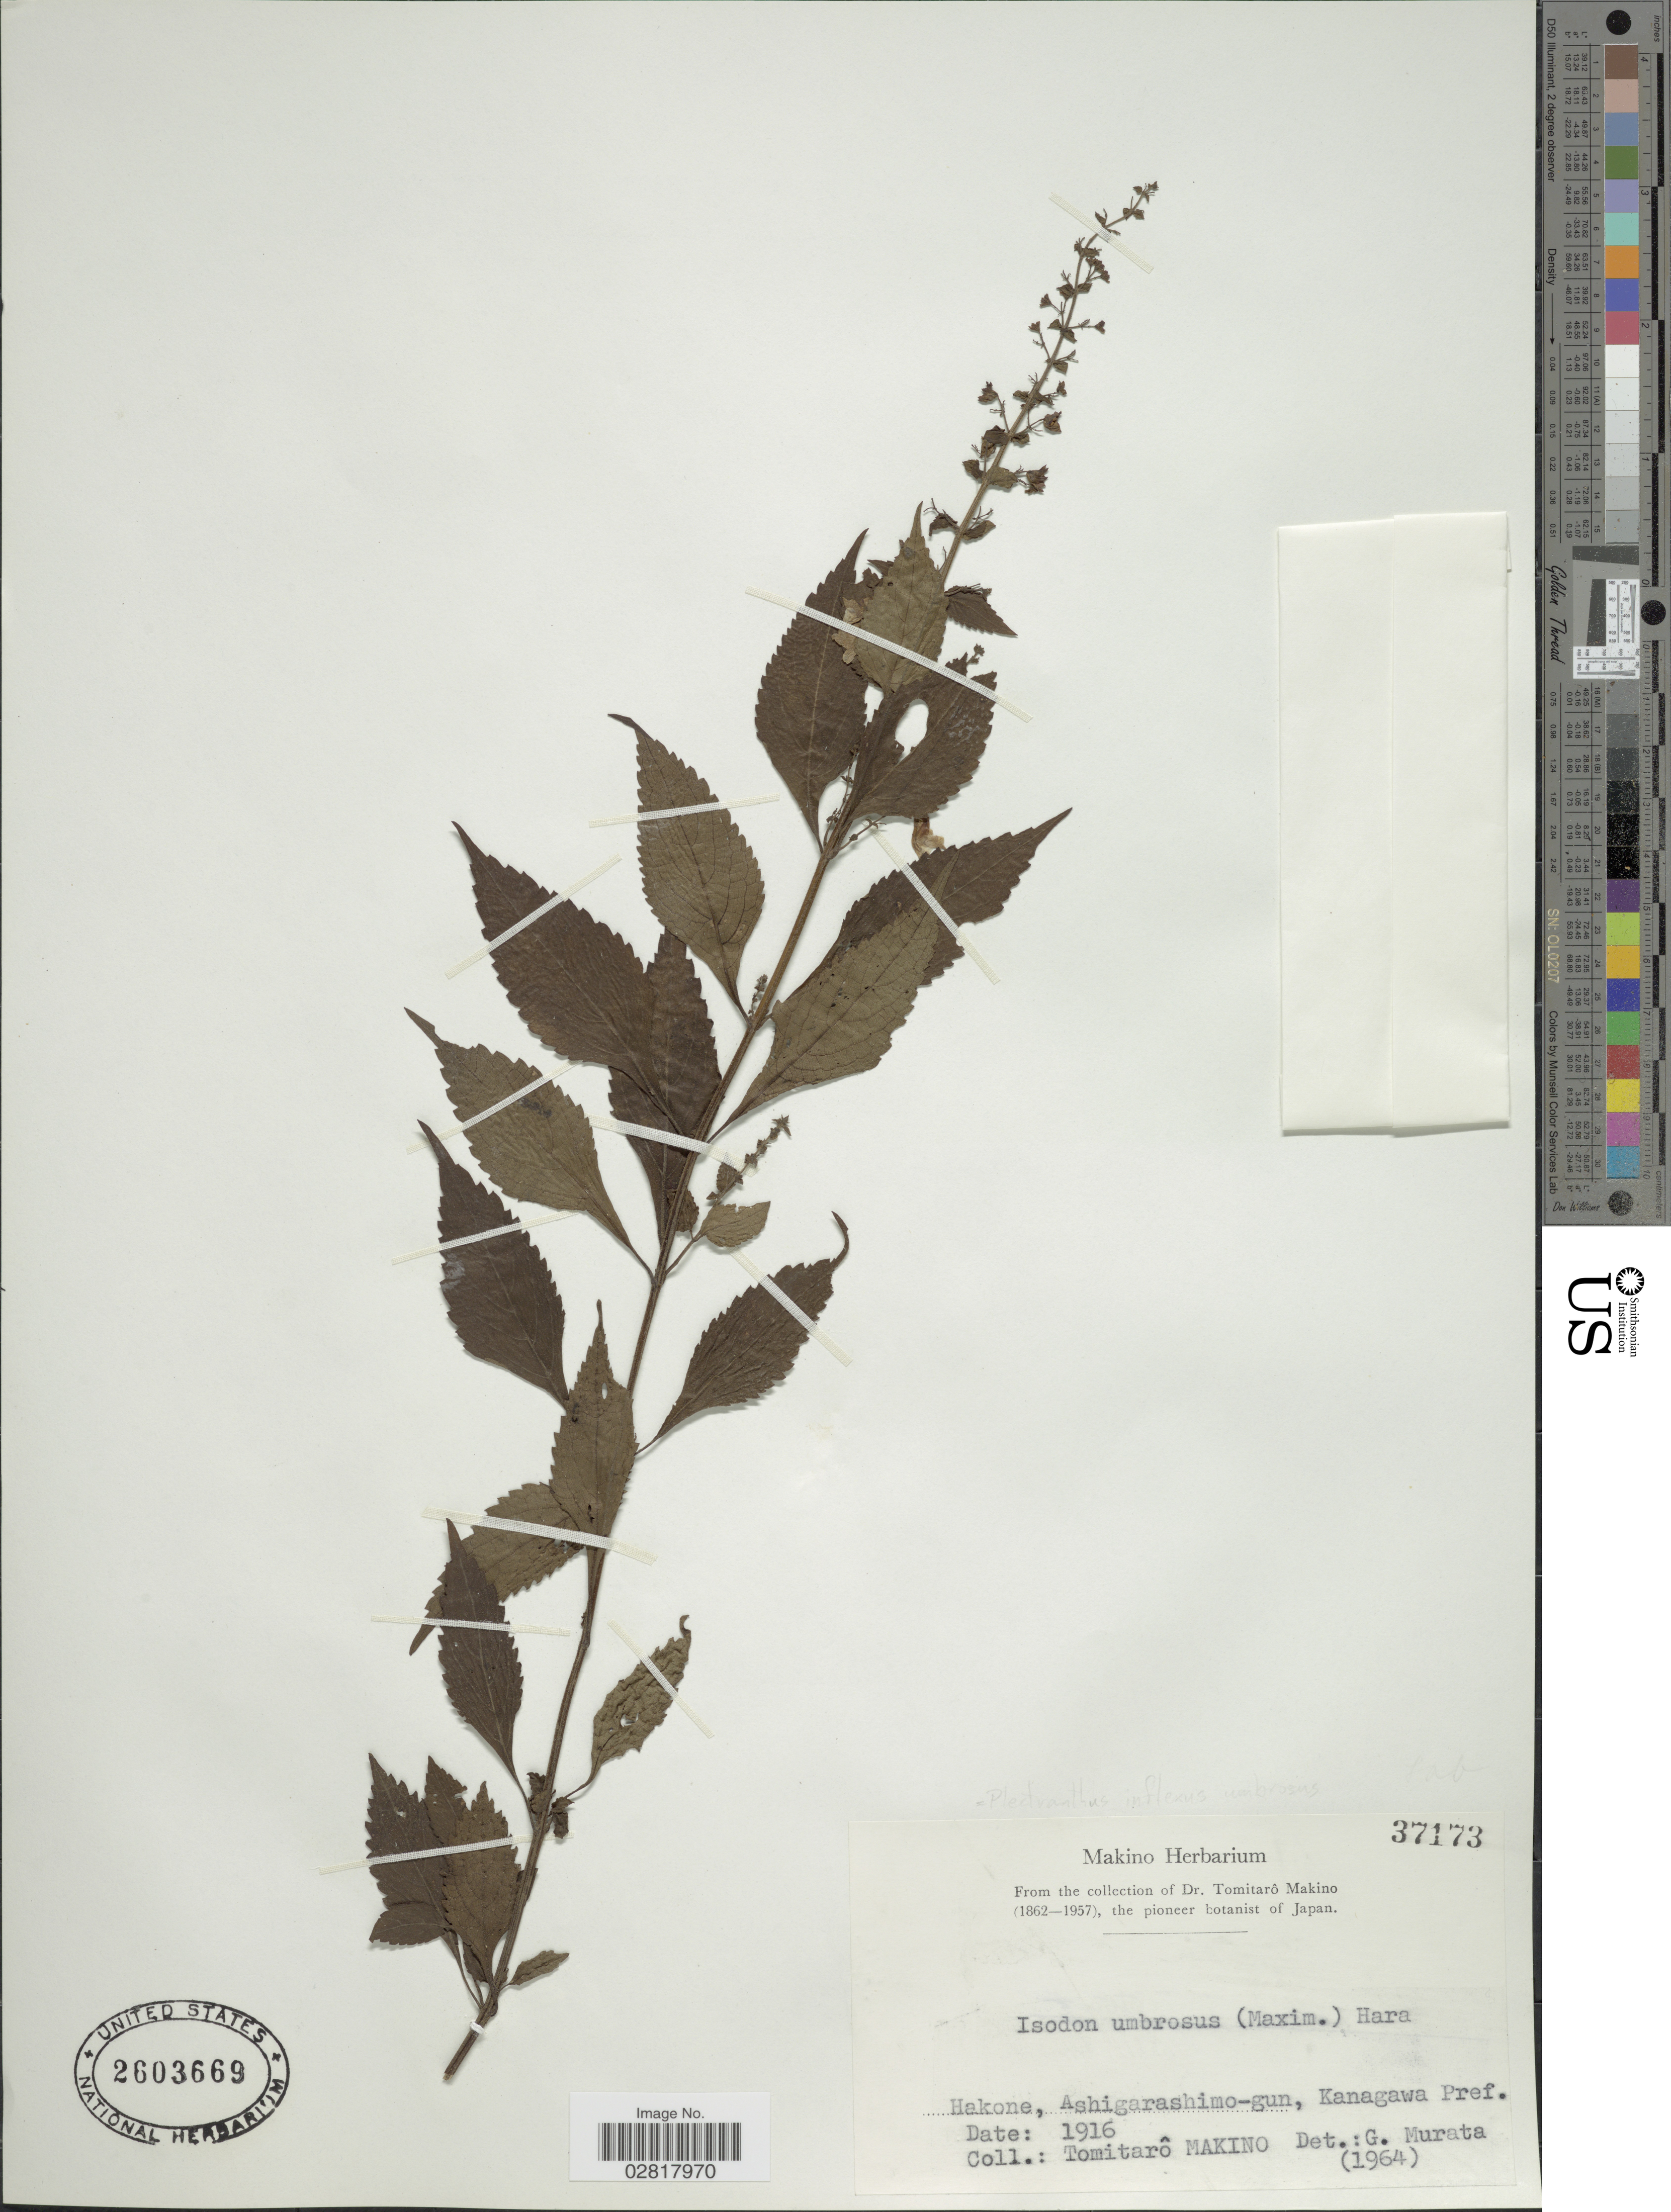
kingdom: Plantae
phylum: Tracheophyta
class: Magnoliopsida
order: Lamiales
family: Lamiaceae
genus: Plectranthus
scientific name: Plectranthus inflexus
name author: (Thunb.) Vahl ex Benth.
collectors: T. Makino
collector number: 37173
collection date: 1916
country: Japan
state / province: Kanagawa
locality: Hakone, Ashigarashimo-gun, Kanagawa Pref.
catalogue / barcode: US 2603669